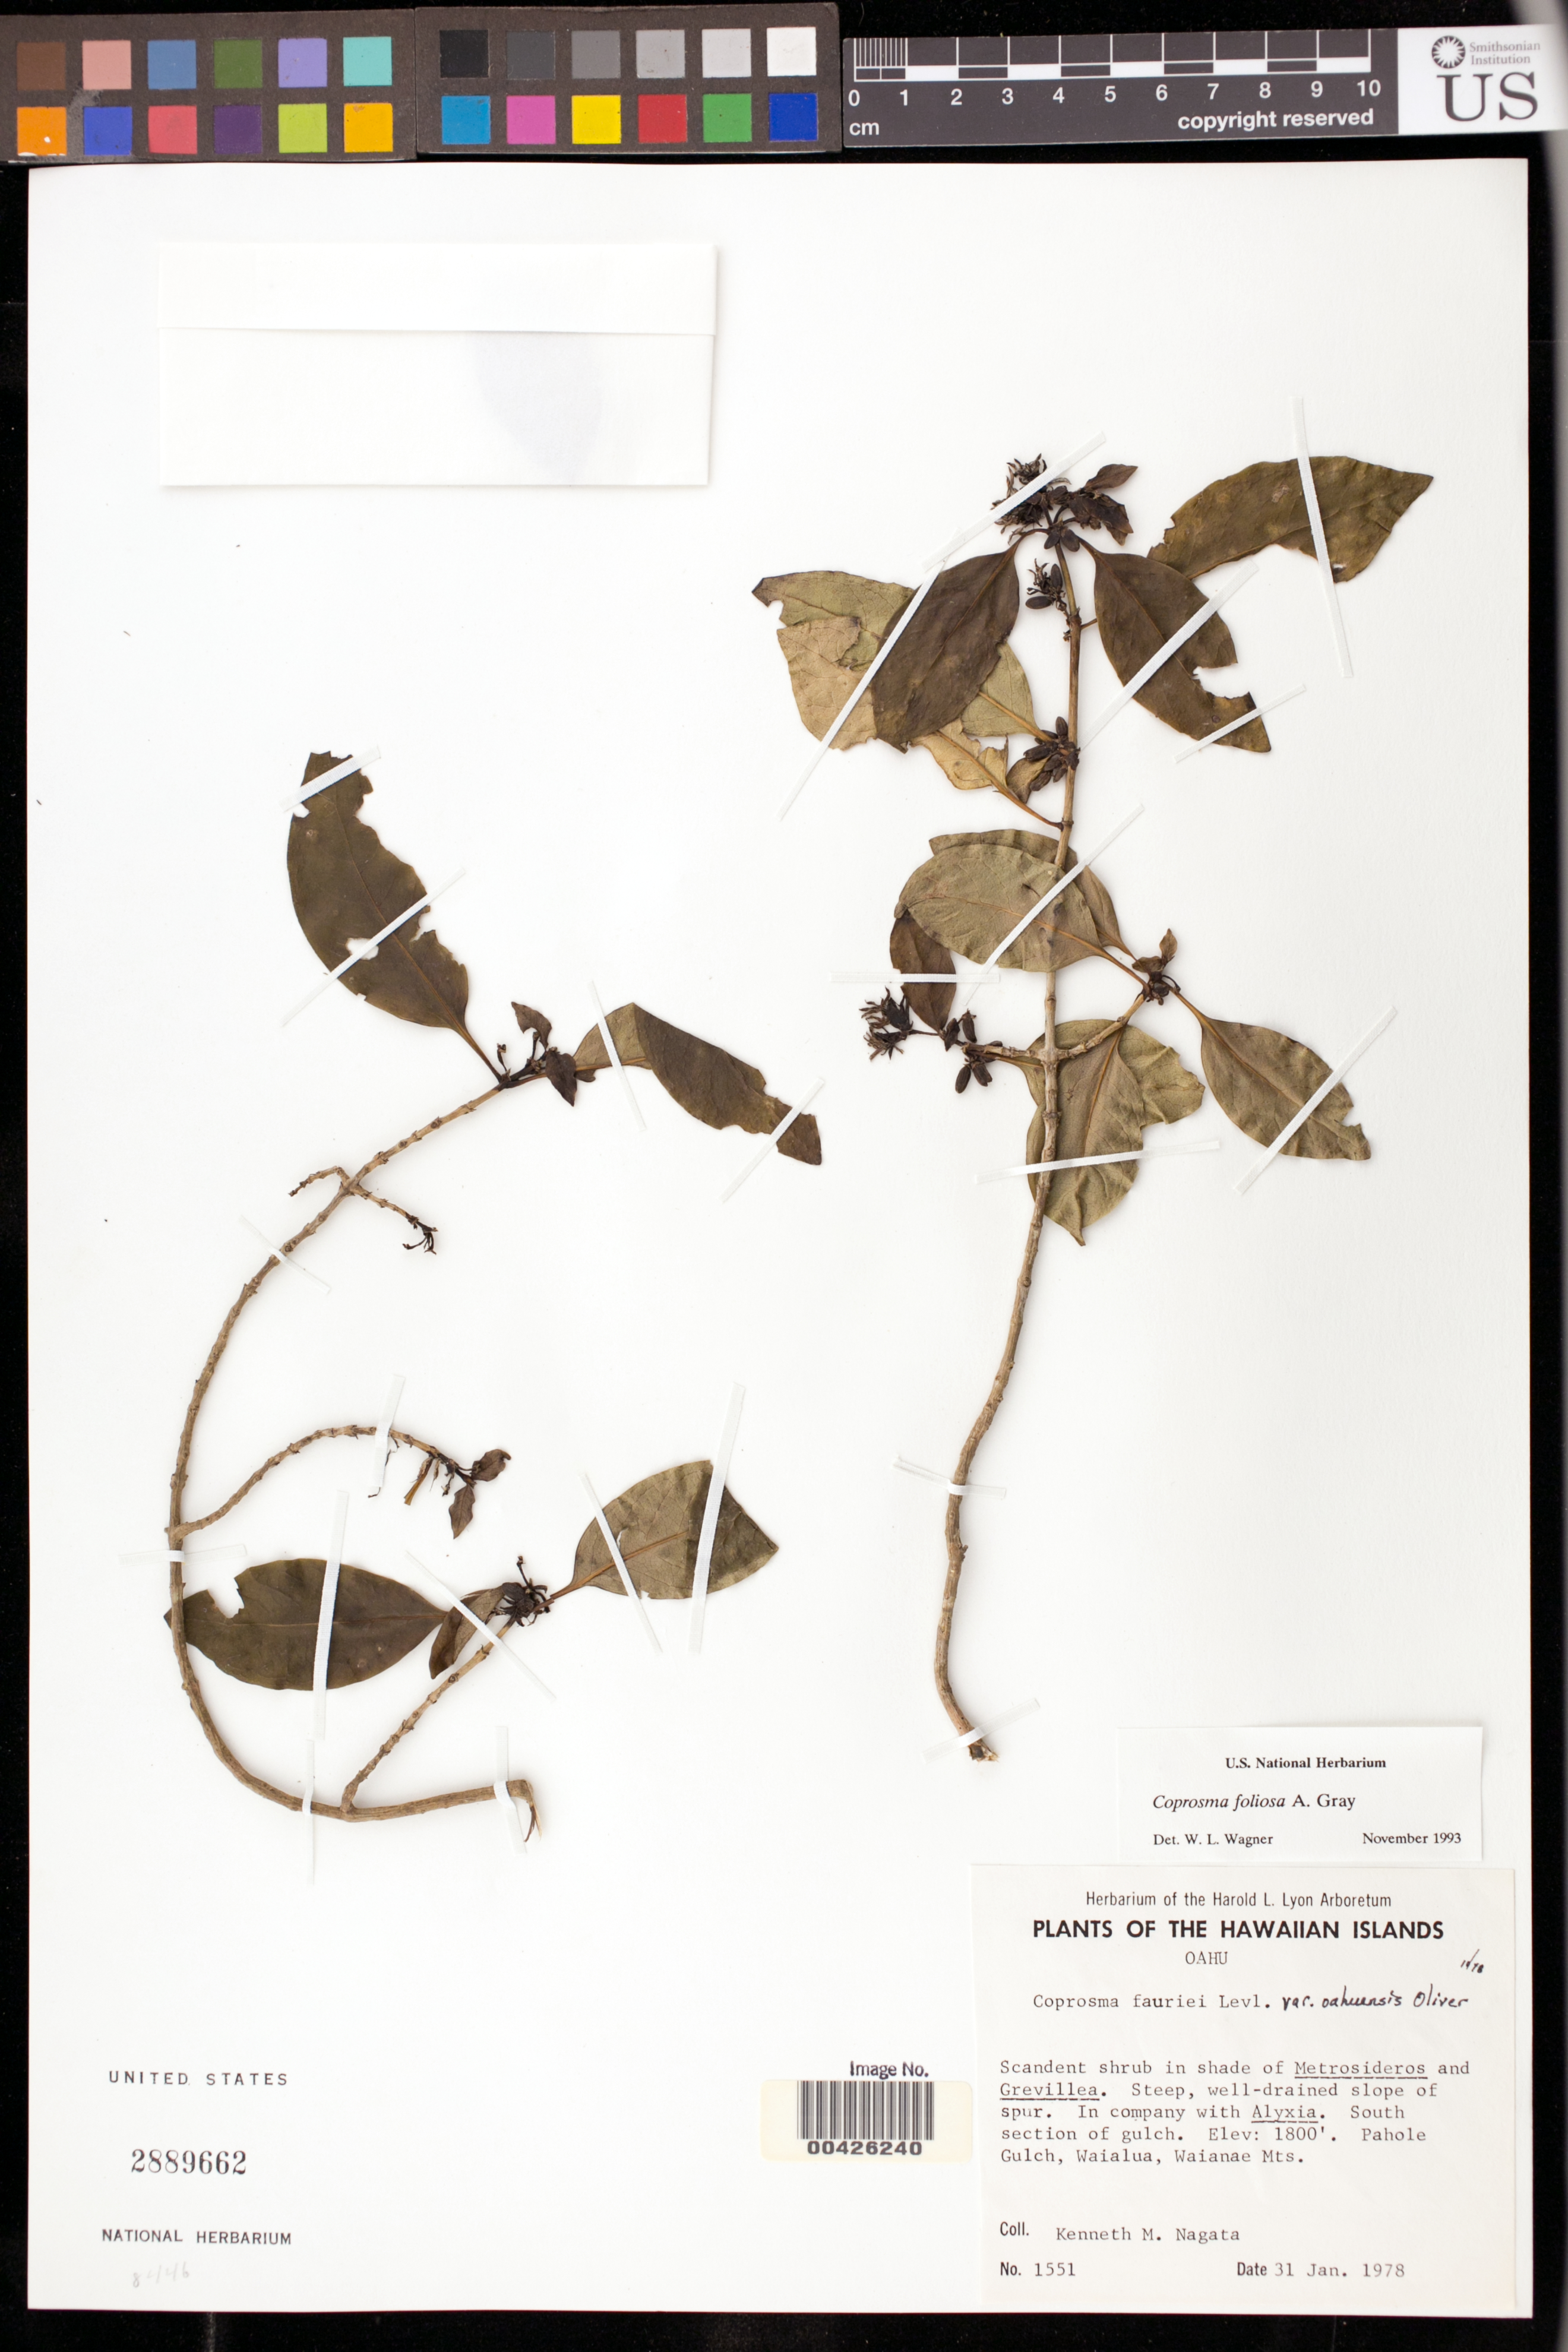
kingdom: Plantae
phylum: Tracheophyta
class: Magnoliopsida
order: Gentianales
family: Rubiaceae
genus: Coprosma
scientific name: Coprosma foliosa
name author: A. Gray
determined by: Wagner, W. L., (BOT), Smithsonian Institution - National Museum of Natural History (UNITED STATES)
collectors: K. Nagata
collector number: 1551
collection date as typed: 31 Jan 1978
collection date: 1978-01-31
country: United States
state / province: Hawaii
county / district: Honolulu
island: Oahu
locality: S section of gulch, Pahole Gulch, Waialua, Waianae Mountains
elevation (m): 549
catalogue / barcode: US 2889662